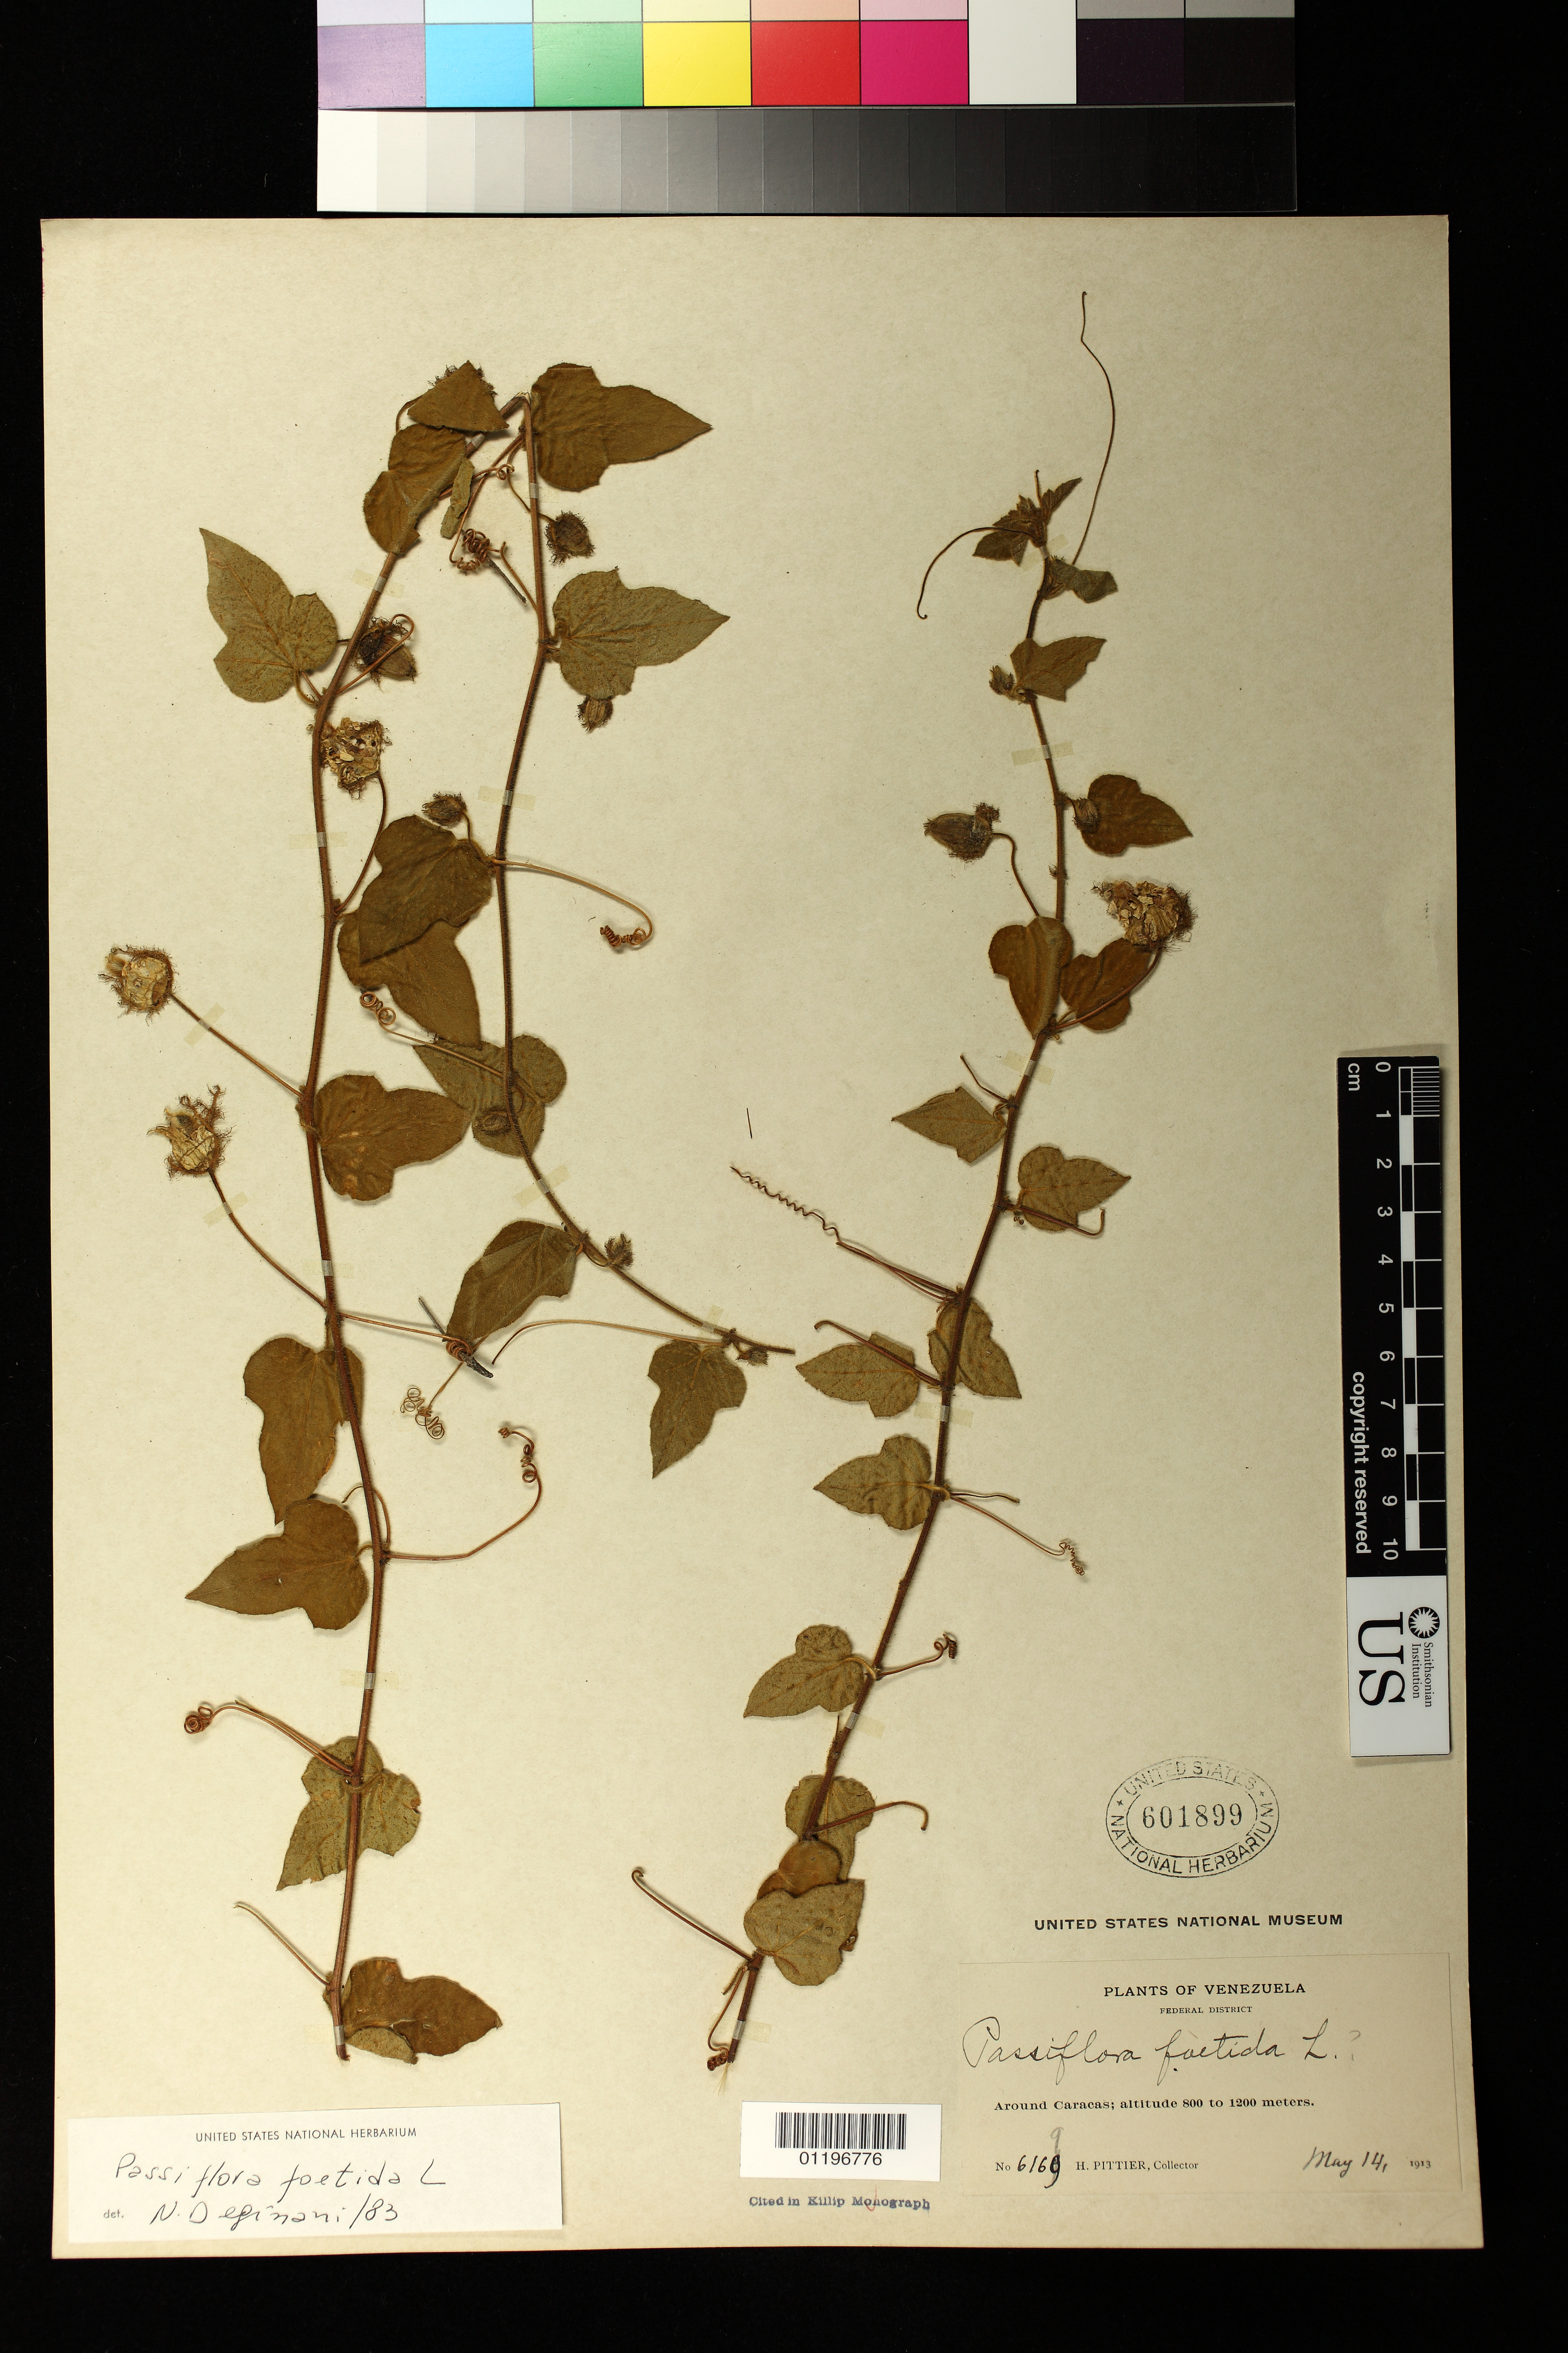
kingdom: Plantae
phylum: Tracheophyta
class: Magnoliopsida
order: Malpighiales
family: Passifloraceae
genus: Passiflora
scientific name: Passiflora foetida var. nigelliflora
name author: (Hook.) Mast.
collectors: H. F. Pittier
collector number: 6169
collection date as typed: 14 May 1913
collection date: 1913-05-14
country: Venezuela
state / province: Distrito Federal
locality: Caracas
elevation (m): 800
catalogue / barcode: US 601899